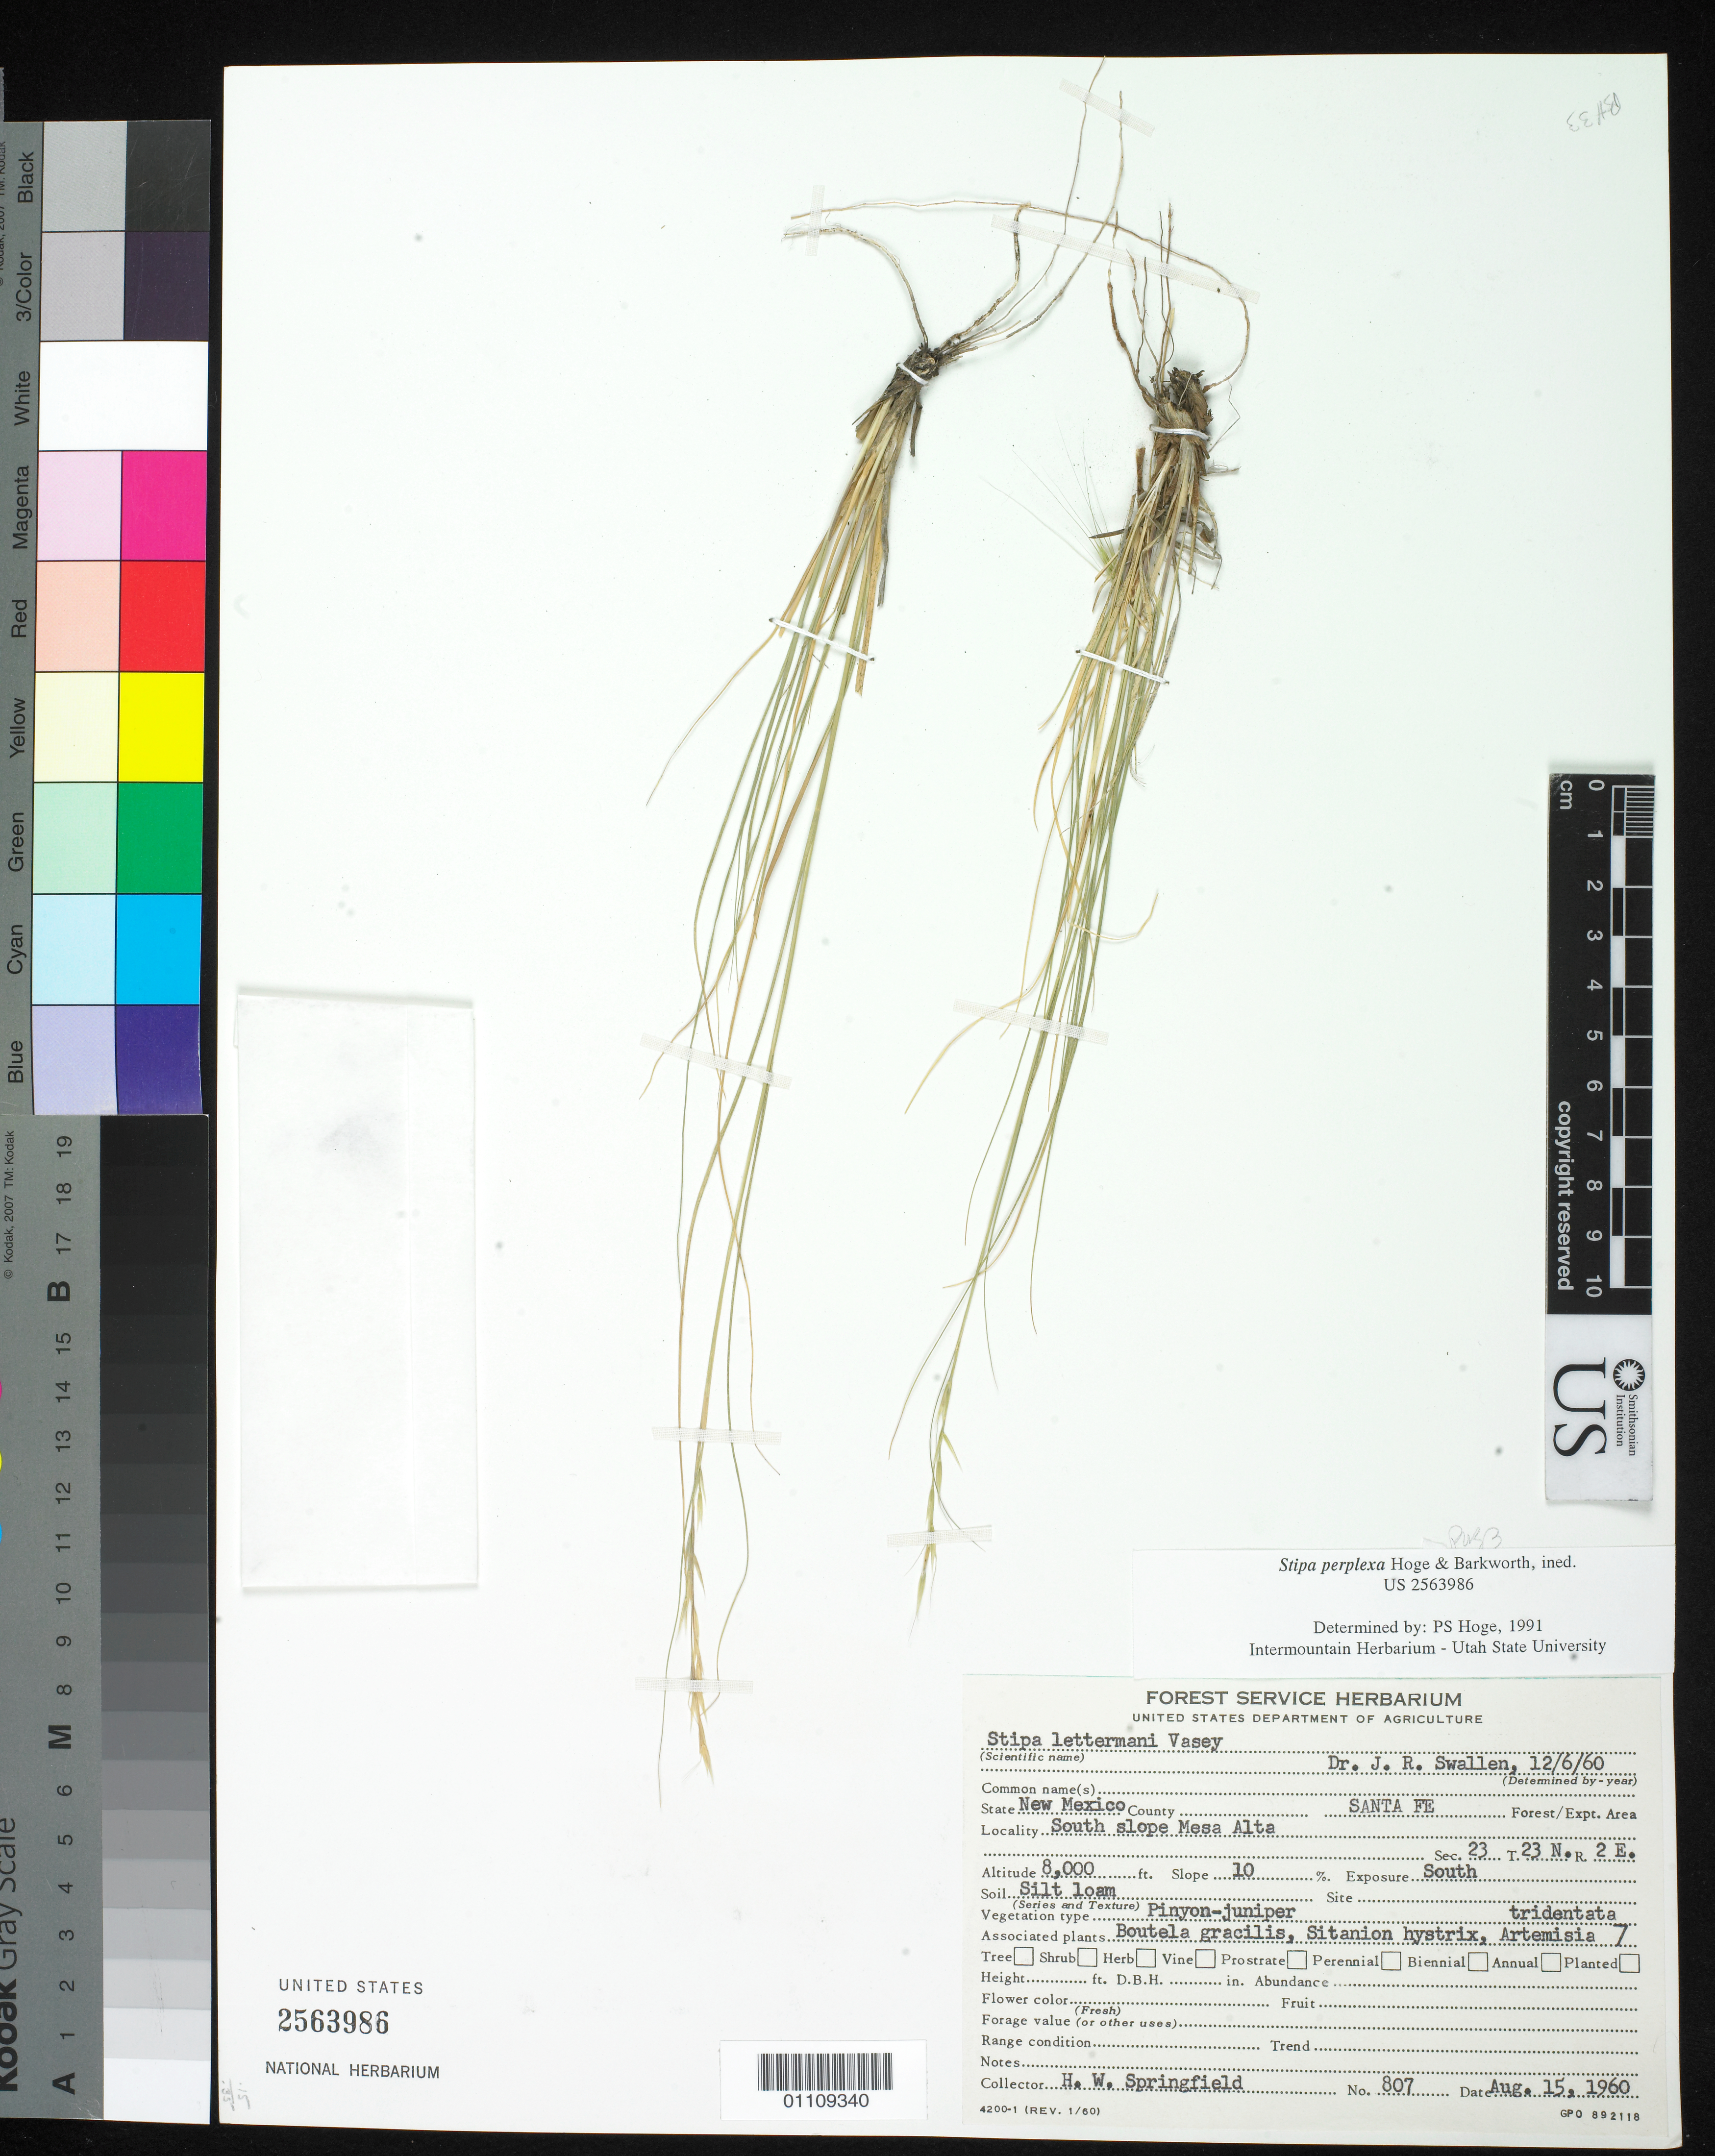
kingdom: Plantae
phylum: Tracheophyta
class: Liliopsida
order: Poales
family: Poaceae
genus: Eriocoma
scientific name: Eriocoma perplexa ined.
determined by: Poaceae Reorganization Project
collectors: H. Springfield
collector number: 807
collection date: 1960-08-15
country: United States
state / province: New Mexico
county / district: Santa Fe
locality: South slope Mesa Alta.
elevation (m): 2438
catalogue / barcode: US 2563986